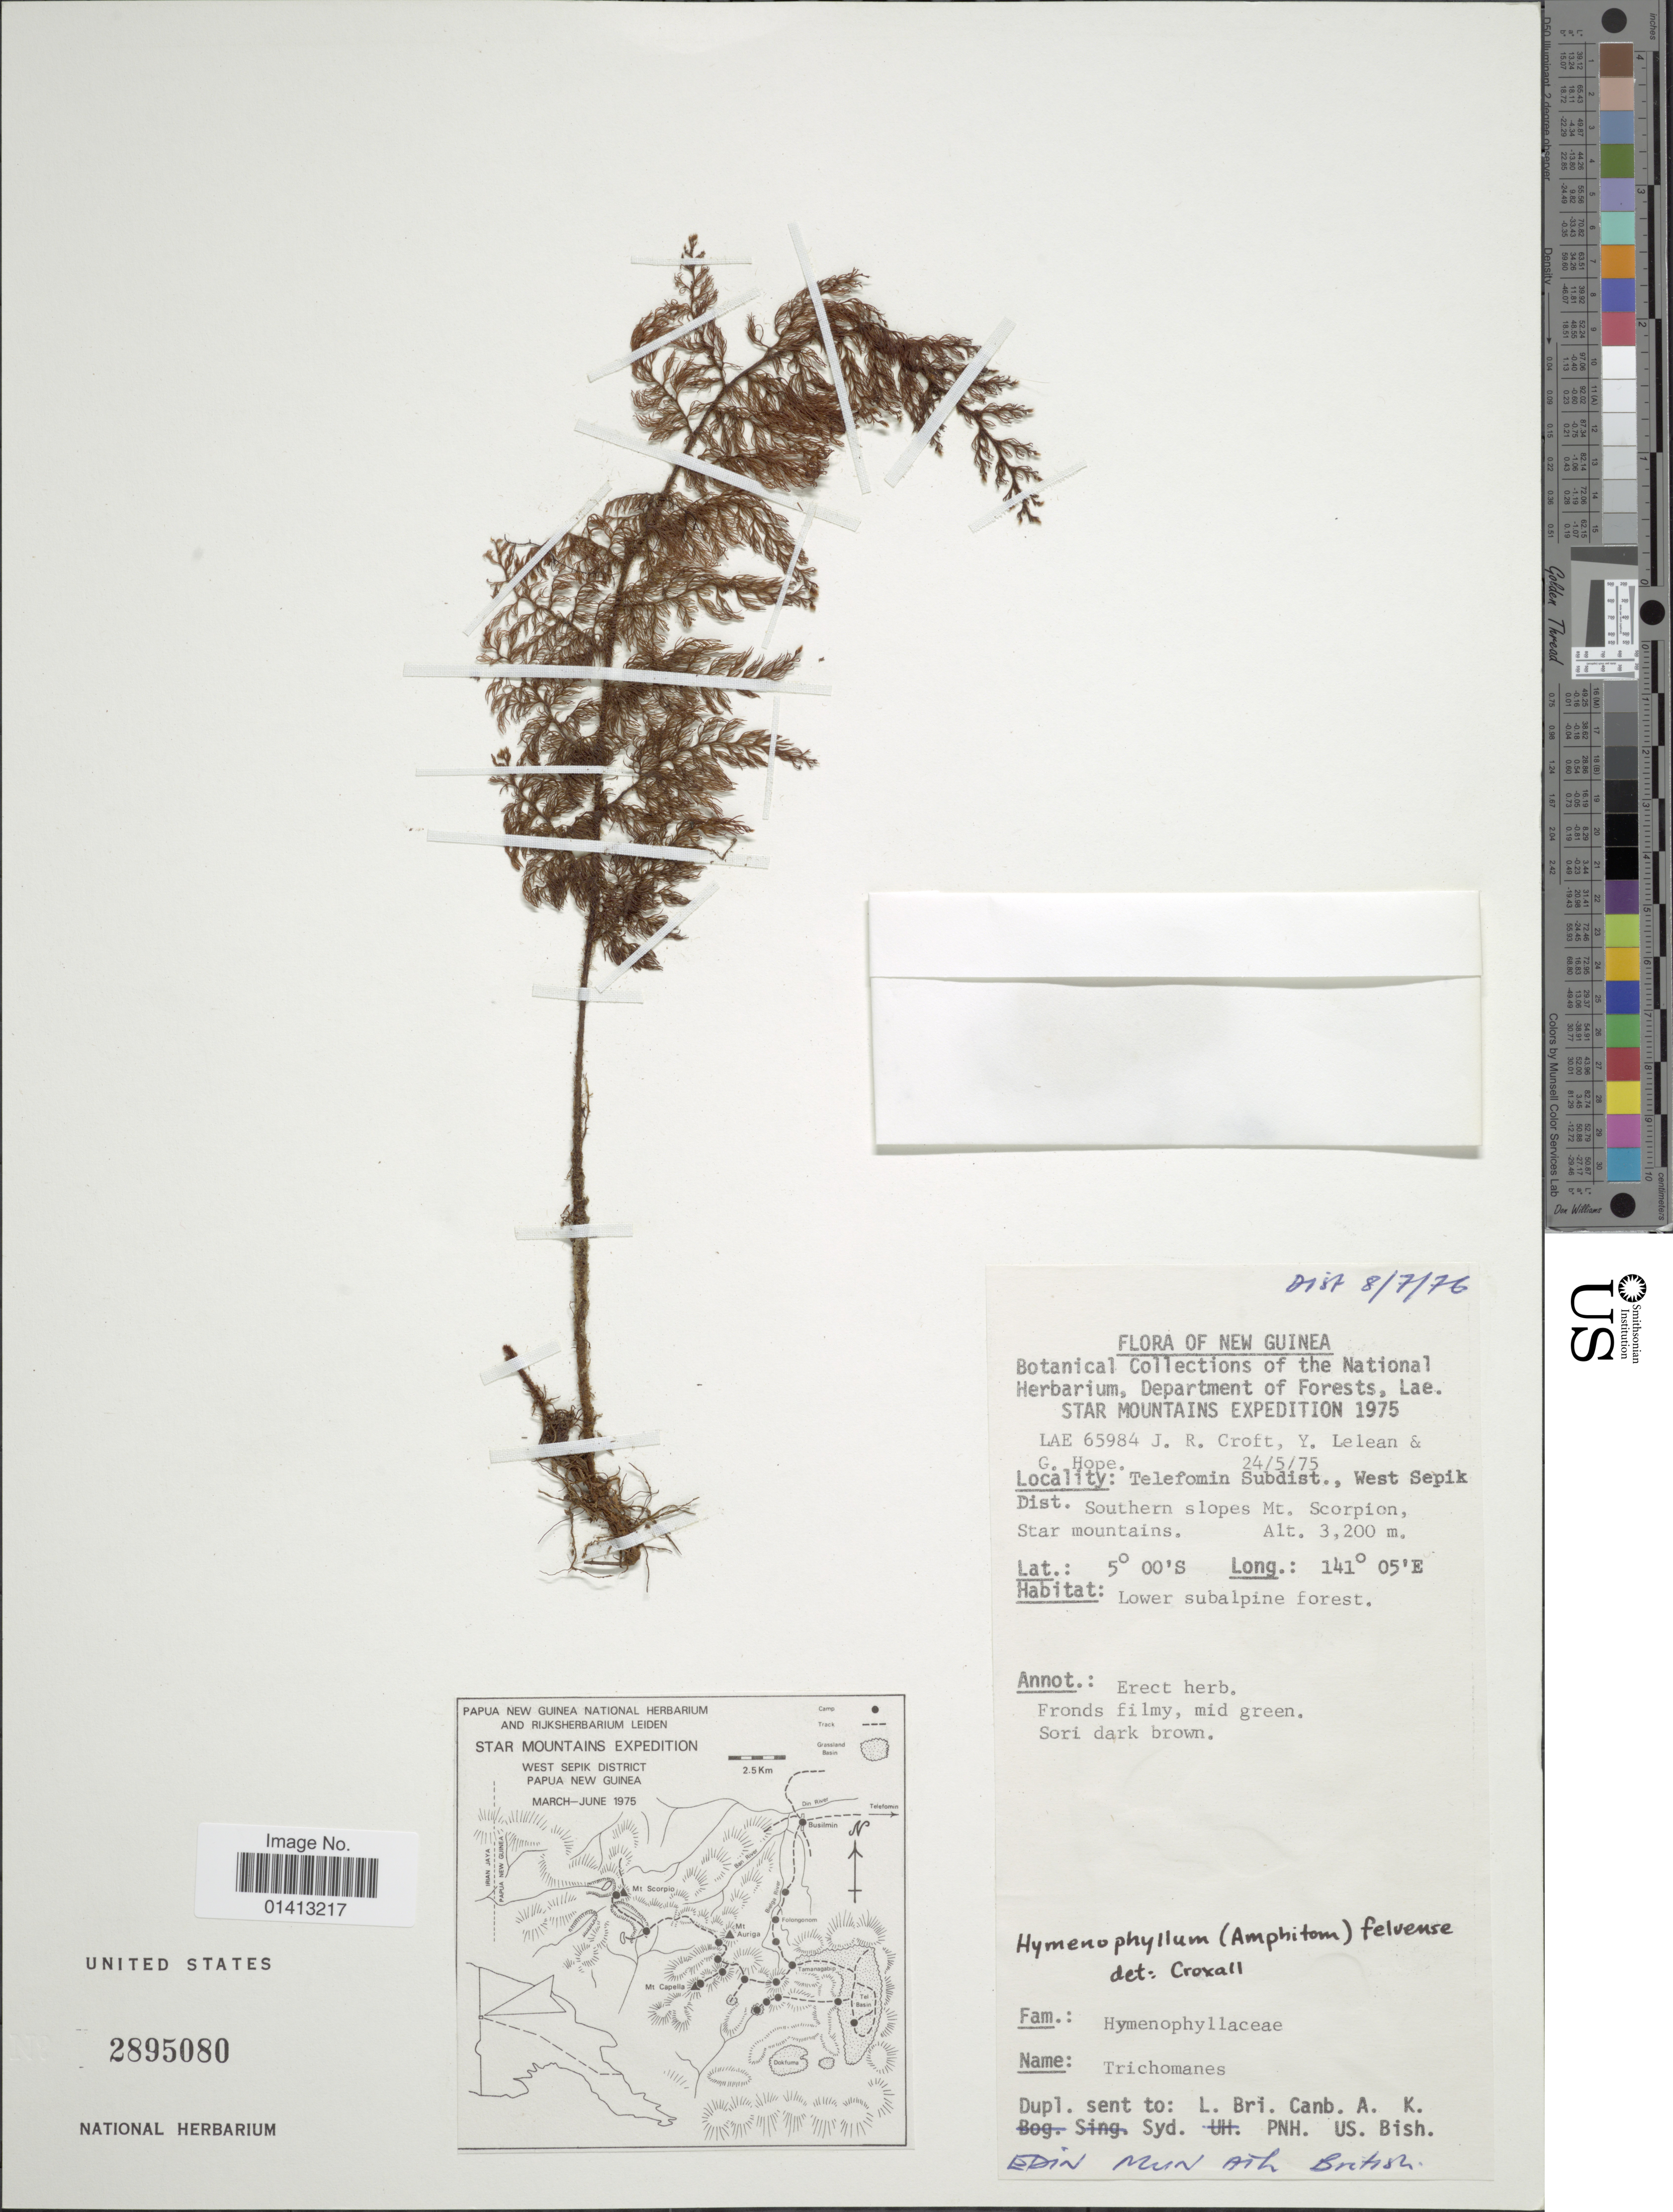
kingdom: Plantae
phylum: Tracheophyta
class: Polypodiopsida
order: Hymenophyllales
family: Hymenophyllaceae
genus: Crepidomanes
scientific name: Crepidomanes sp.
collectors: J. R. Croft, Y. Lelean & G. Hope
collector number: LAE 65984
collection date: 1975-05-24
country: Papua New Guinea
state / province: Sandaun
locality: New Guinea, Telefomin Subdist., West Sepik Dist. Southern slopes Mt Scorpion, Stat Mountains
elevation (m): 3200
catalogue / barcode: US 2895080